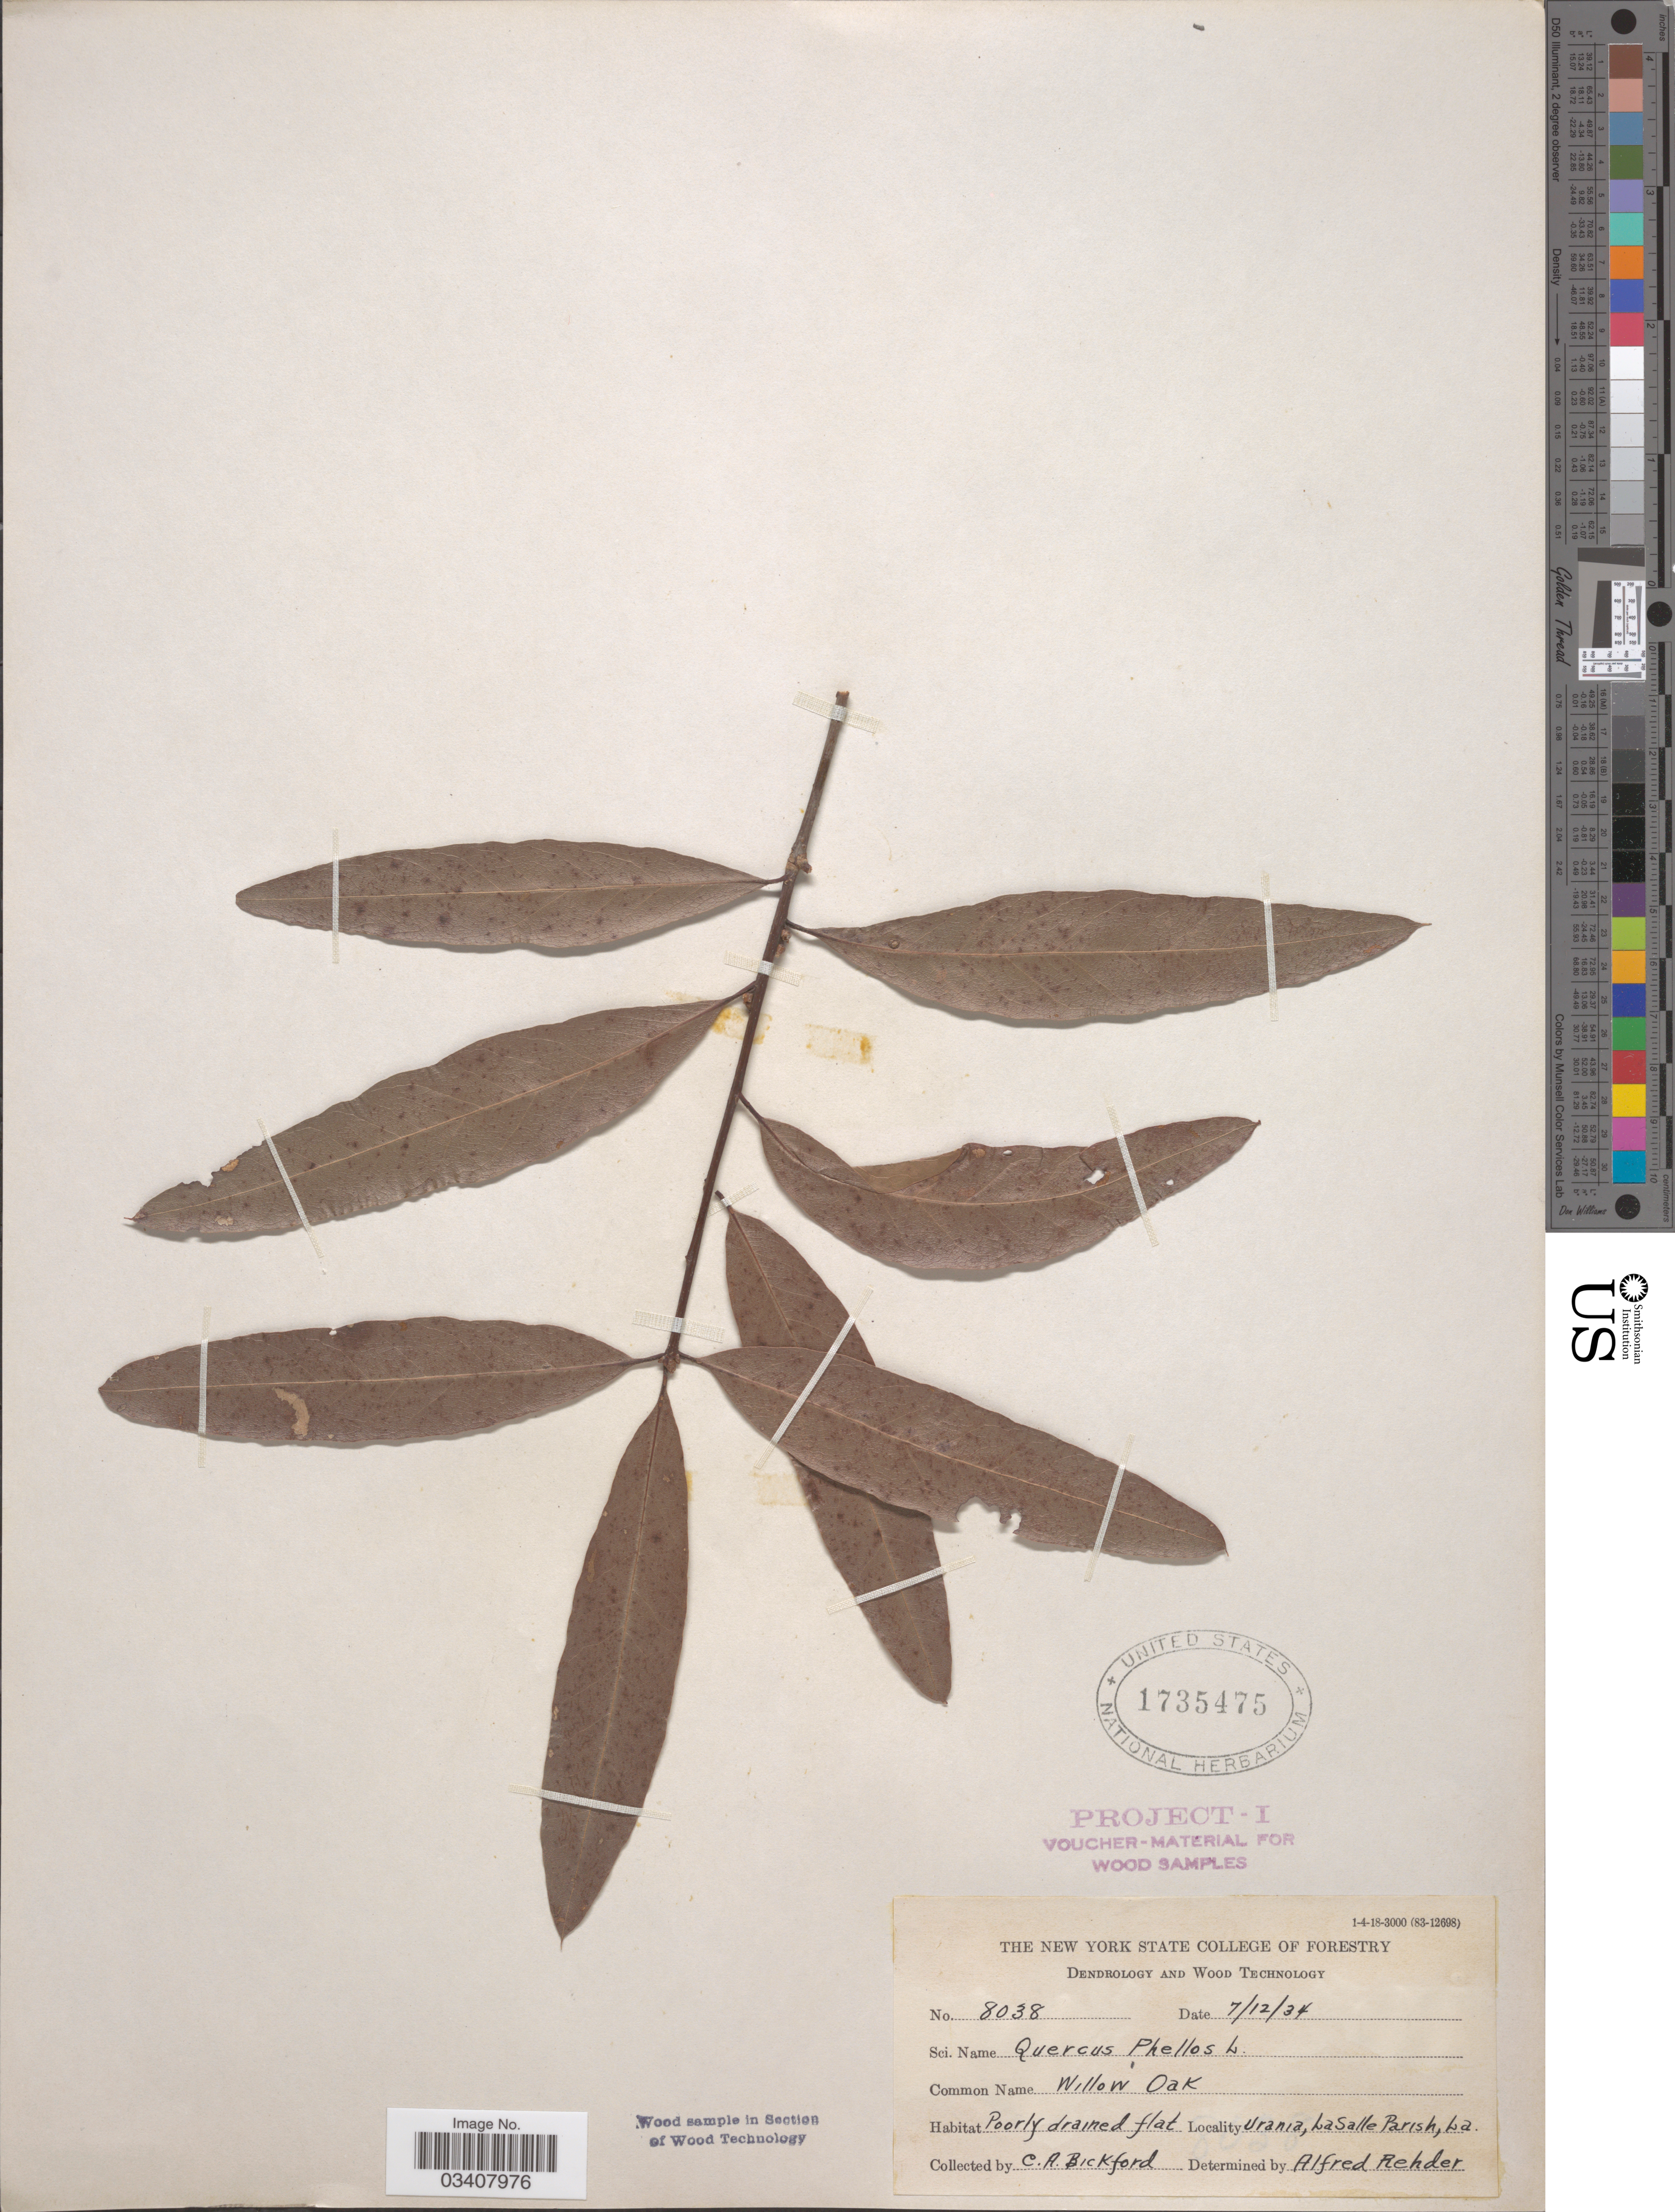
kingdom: Plantae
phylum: Tracheophyta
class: Magnoliopsida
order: Fagales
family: Fagaceae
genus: Quercus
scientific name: Quercus phellos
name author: L.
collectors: C. Bickford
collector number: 8038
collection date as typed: Transcribed d/m/y: 12/7/34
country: United States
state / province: Louisiana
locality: Urania, La Salle Parish.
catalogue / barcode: US 1735475